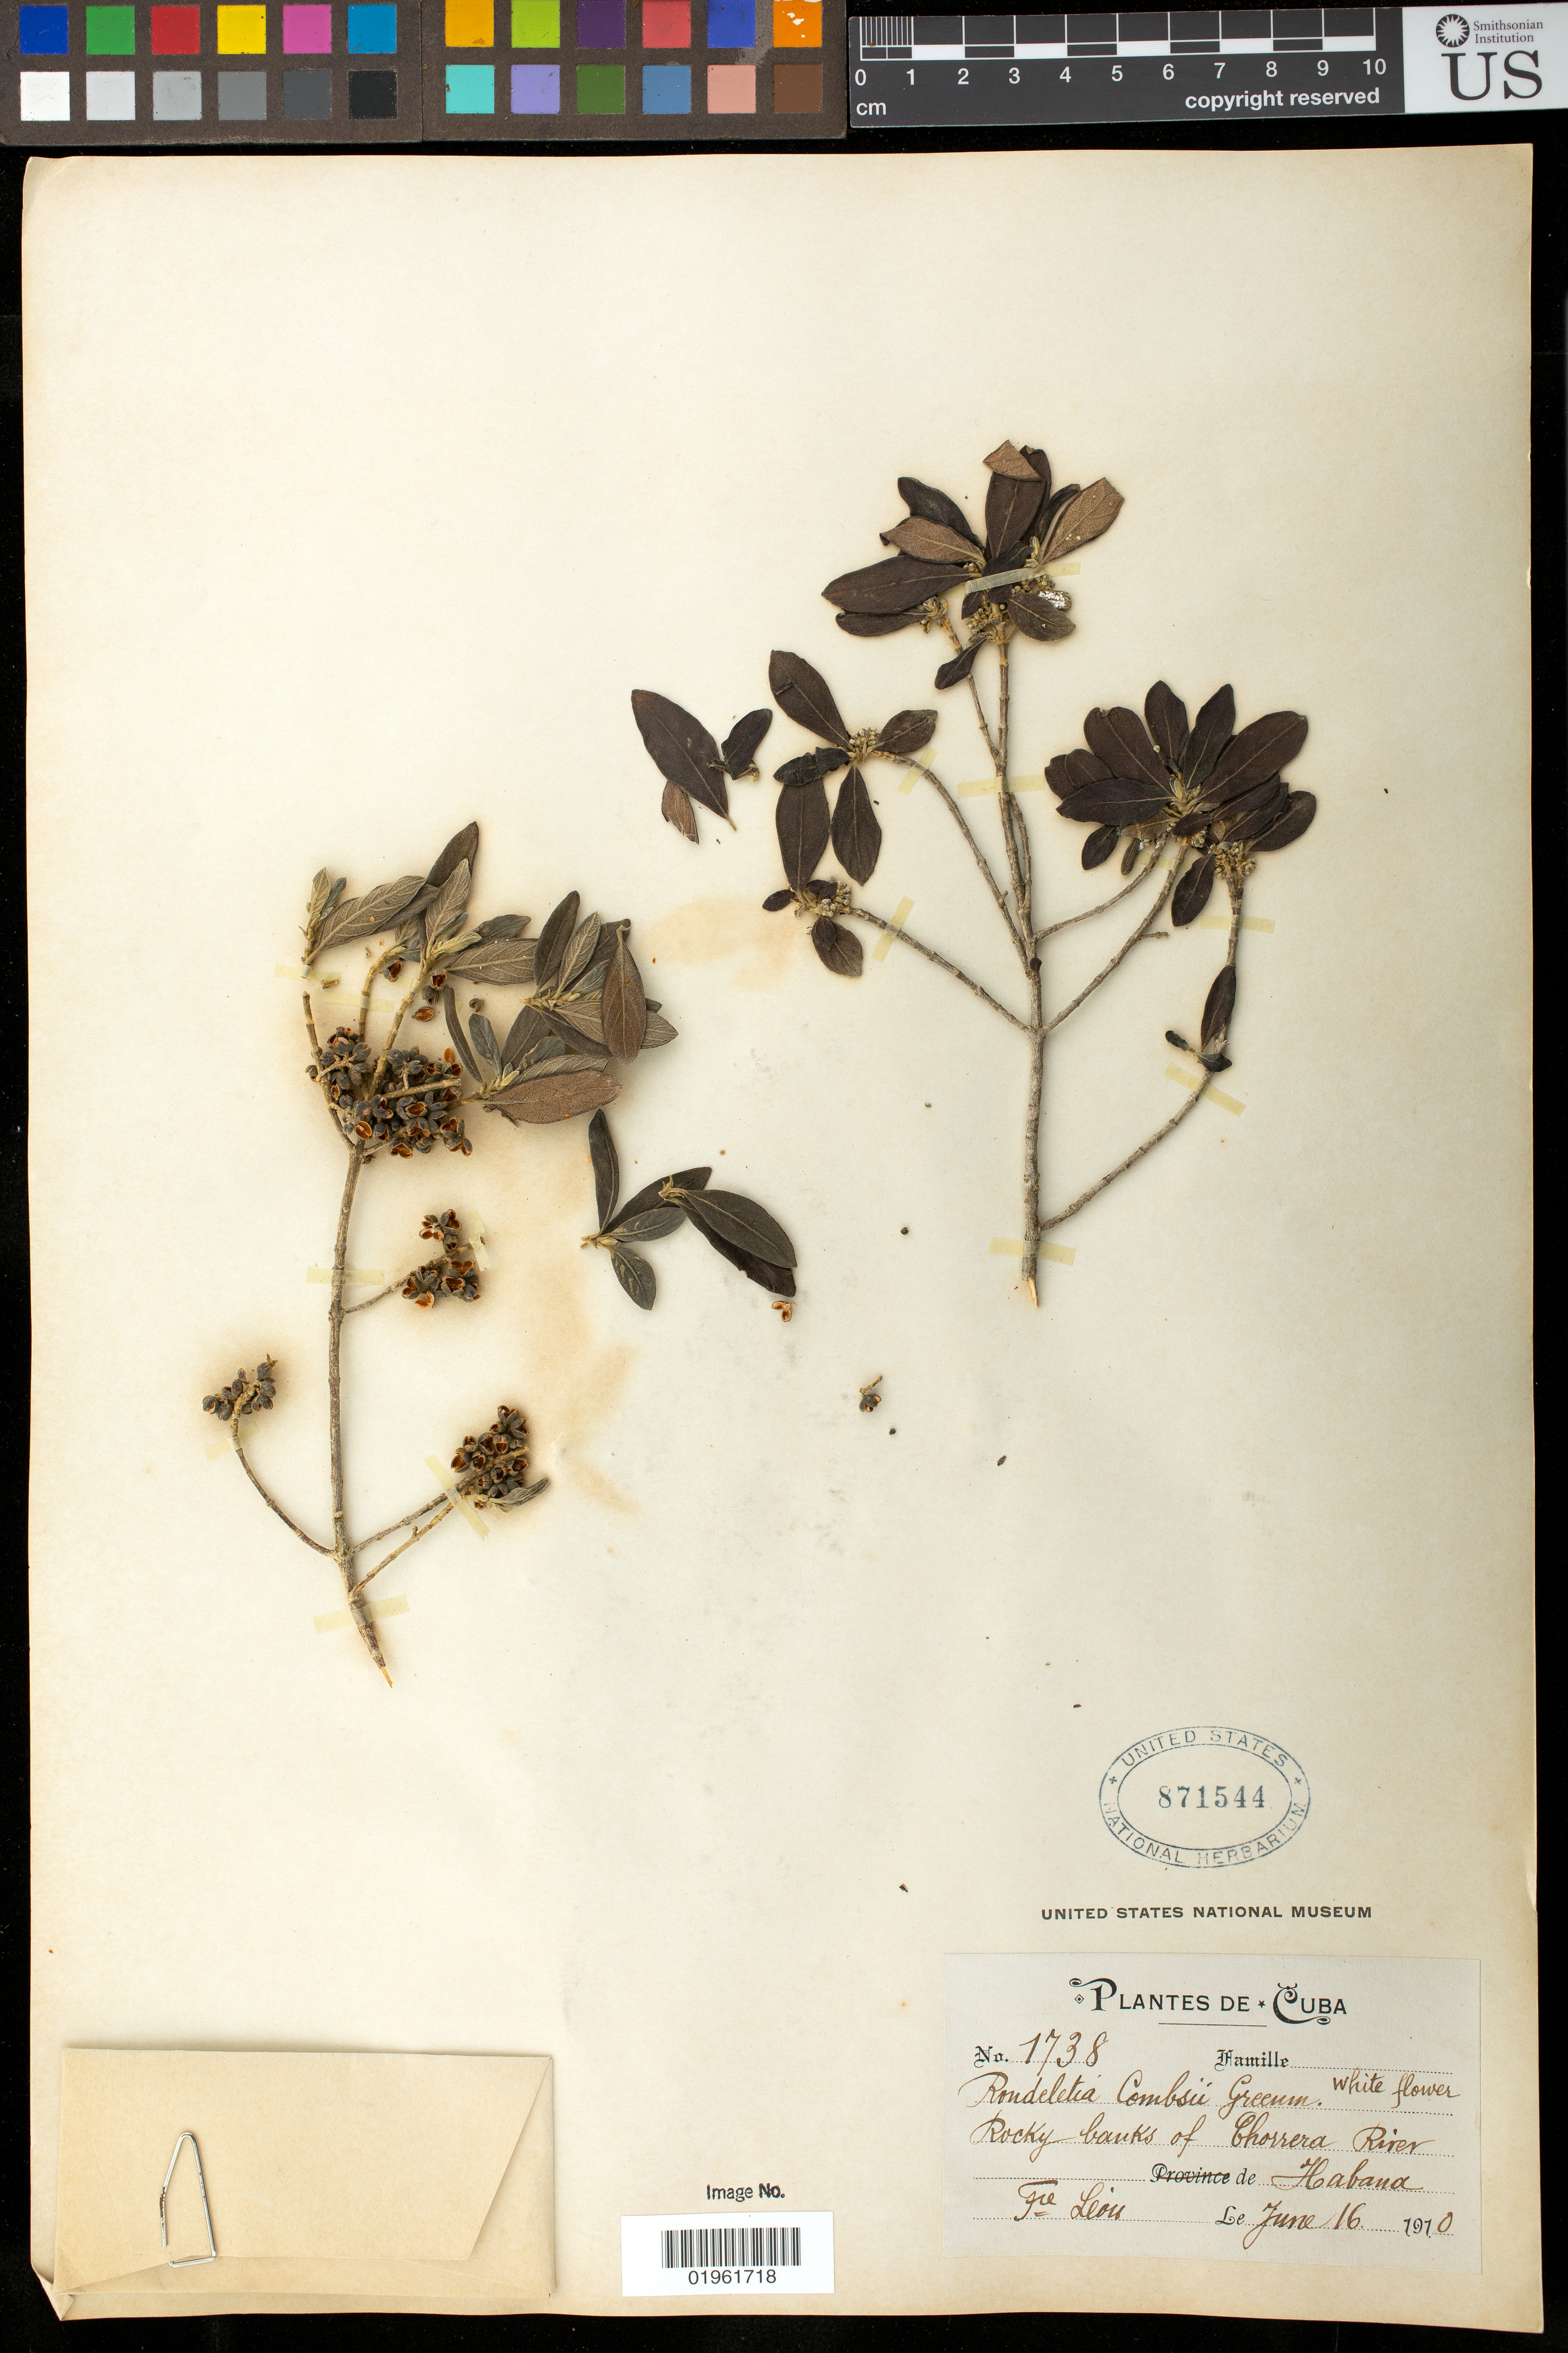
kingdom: Plantae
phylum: Tracheophyta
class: Magnoliopsida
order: Gentianales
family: Rubiaceae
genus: Rondeletia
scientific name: Rondeletia combsii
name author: Greenm.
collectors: Bro. León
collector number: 1738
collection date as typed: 16 Jun 1910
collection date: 1910-06-16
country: Cuba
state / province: La Habana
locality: Rocky banks of Chorrera River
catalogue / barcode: US 871544